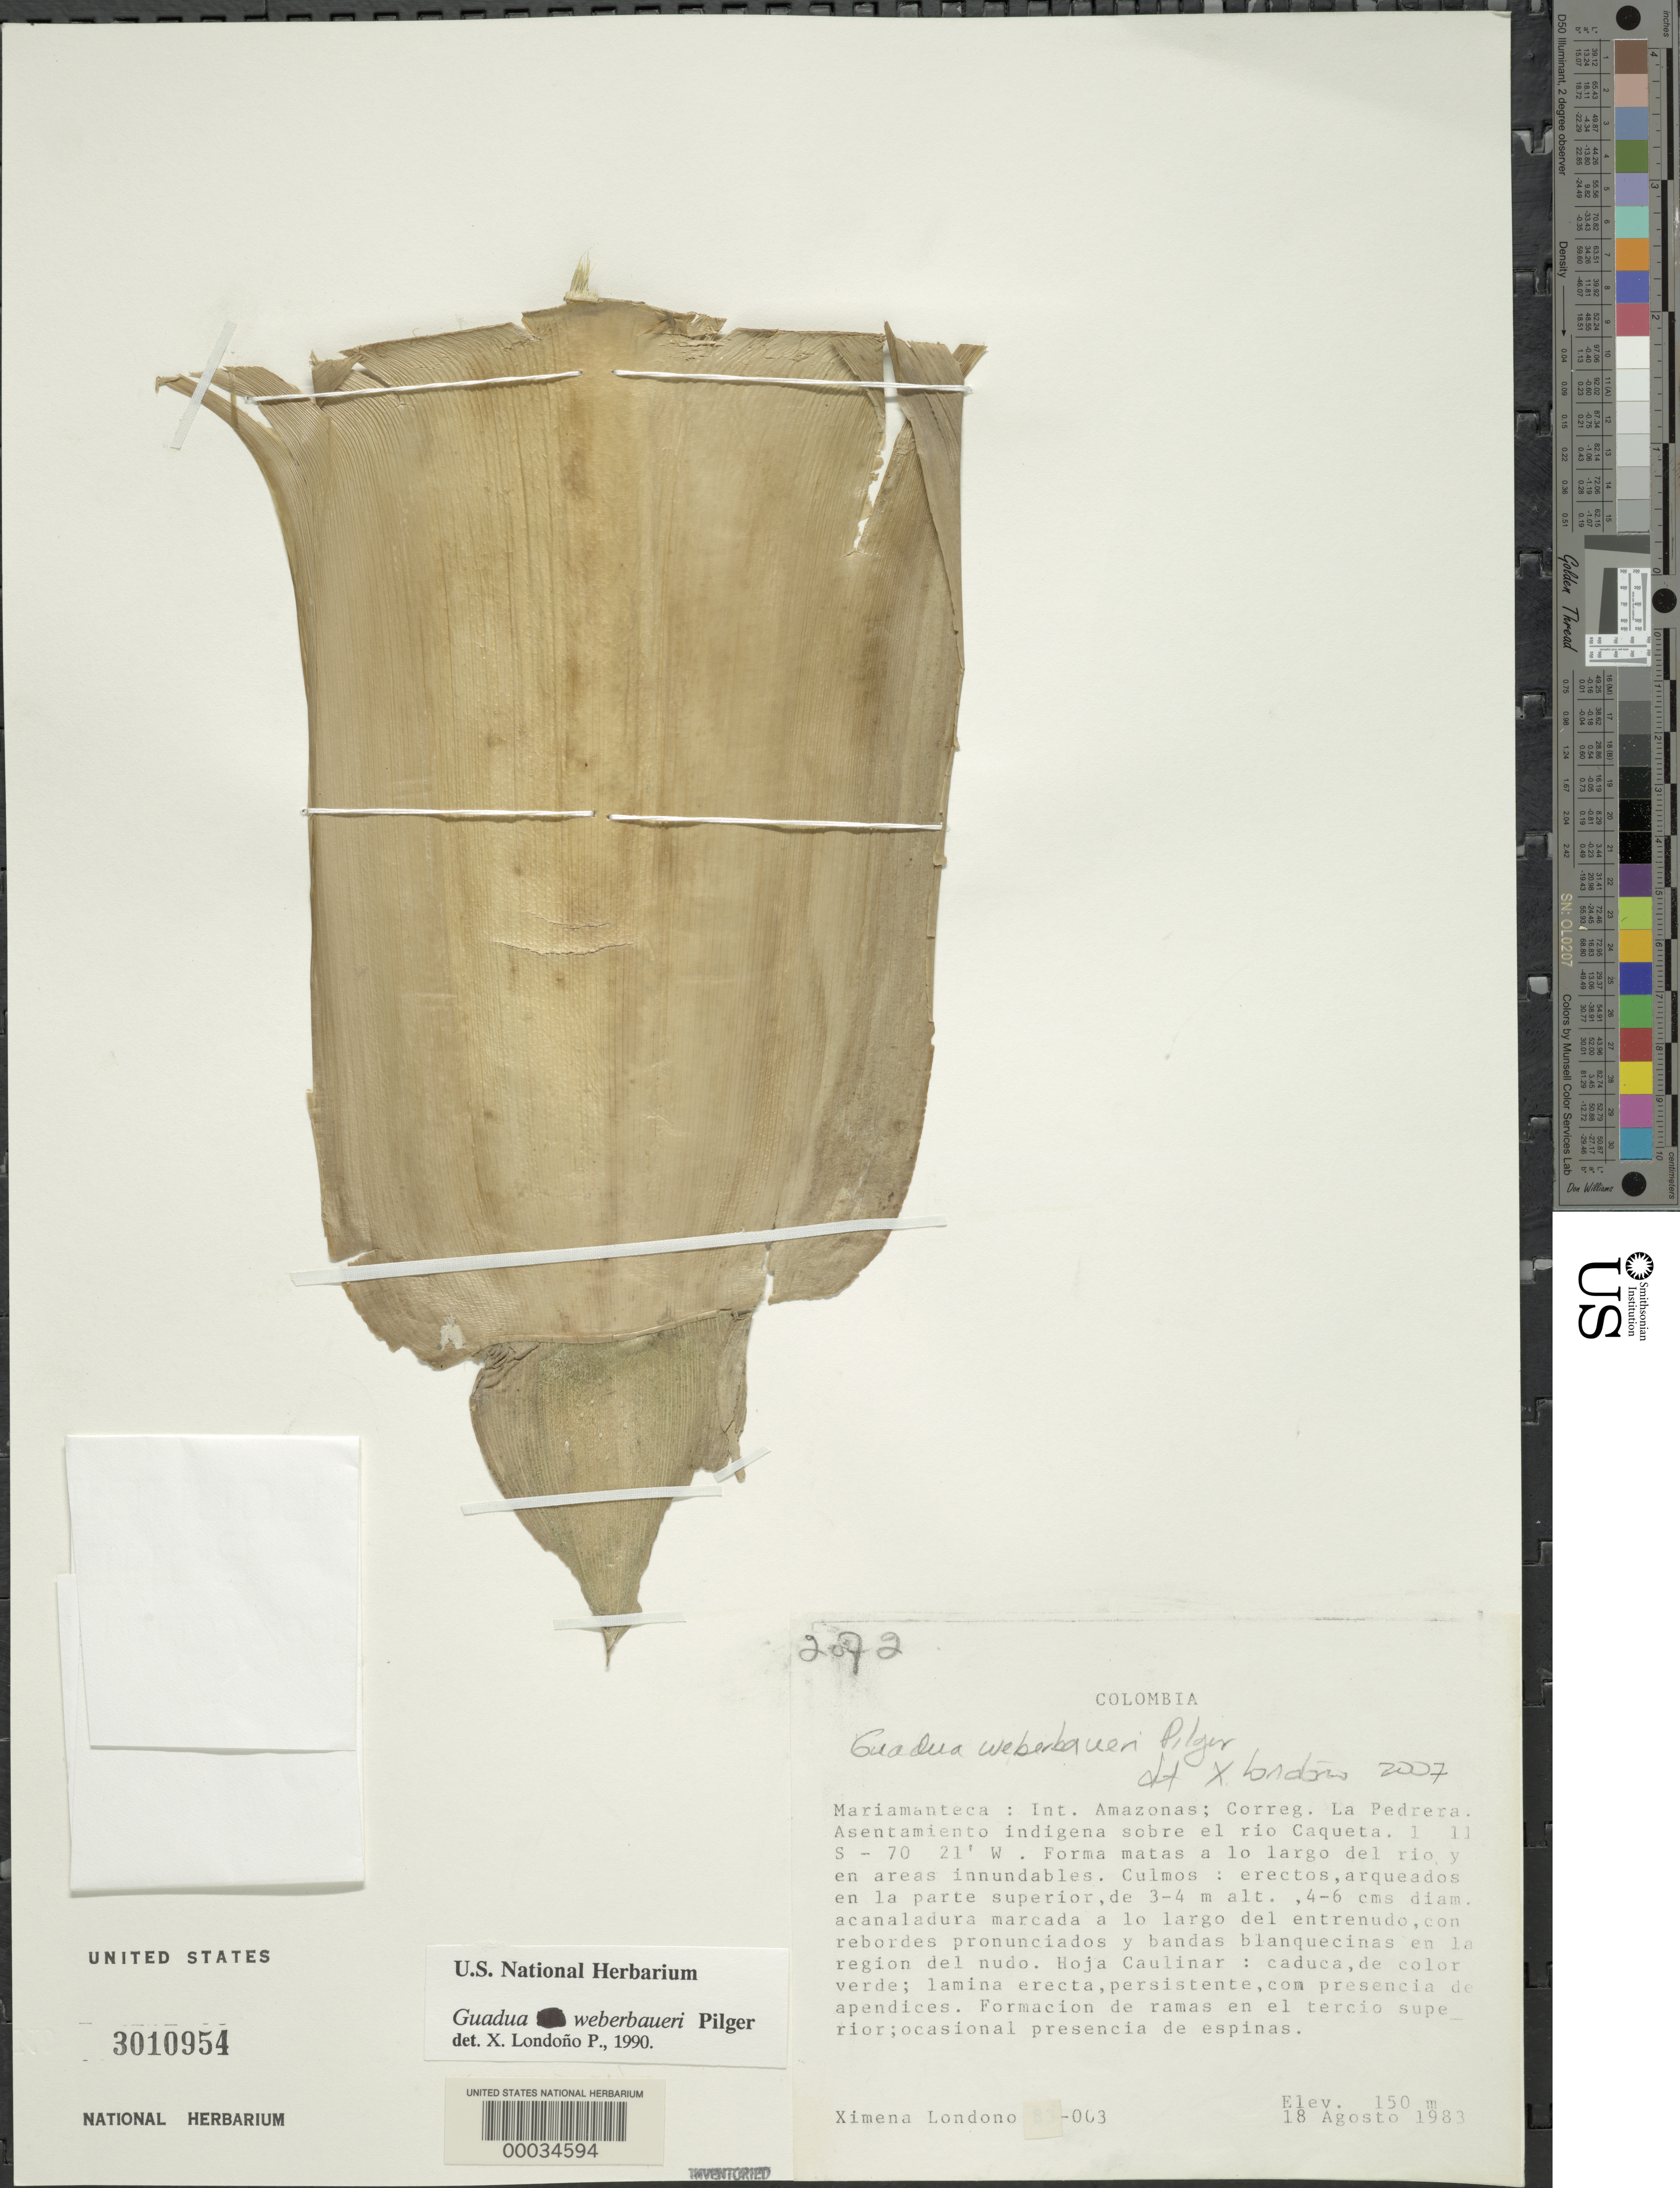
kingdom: Plantae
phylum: Tracheophyta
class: Liliopsida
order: Poales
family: Poaceae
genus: Guadua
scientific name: Guadua weberbaueri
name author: Pilg.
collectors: X. Londoño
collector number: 83-003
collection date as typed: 18 Aug 1982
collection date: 1982-08-18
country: Colombia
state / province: Amazônas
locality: Mariamanteca, Correg. la Pedrera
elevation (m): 150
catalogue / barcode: US 3010954